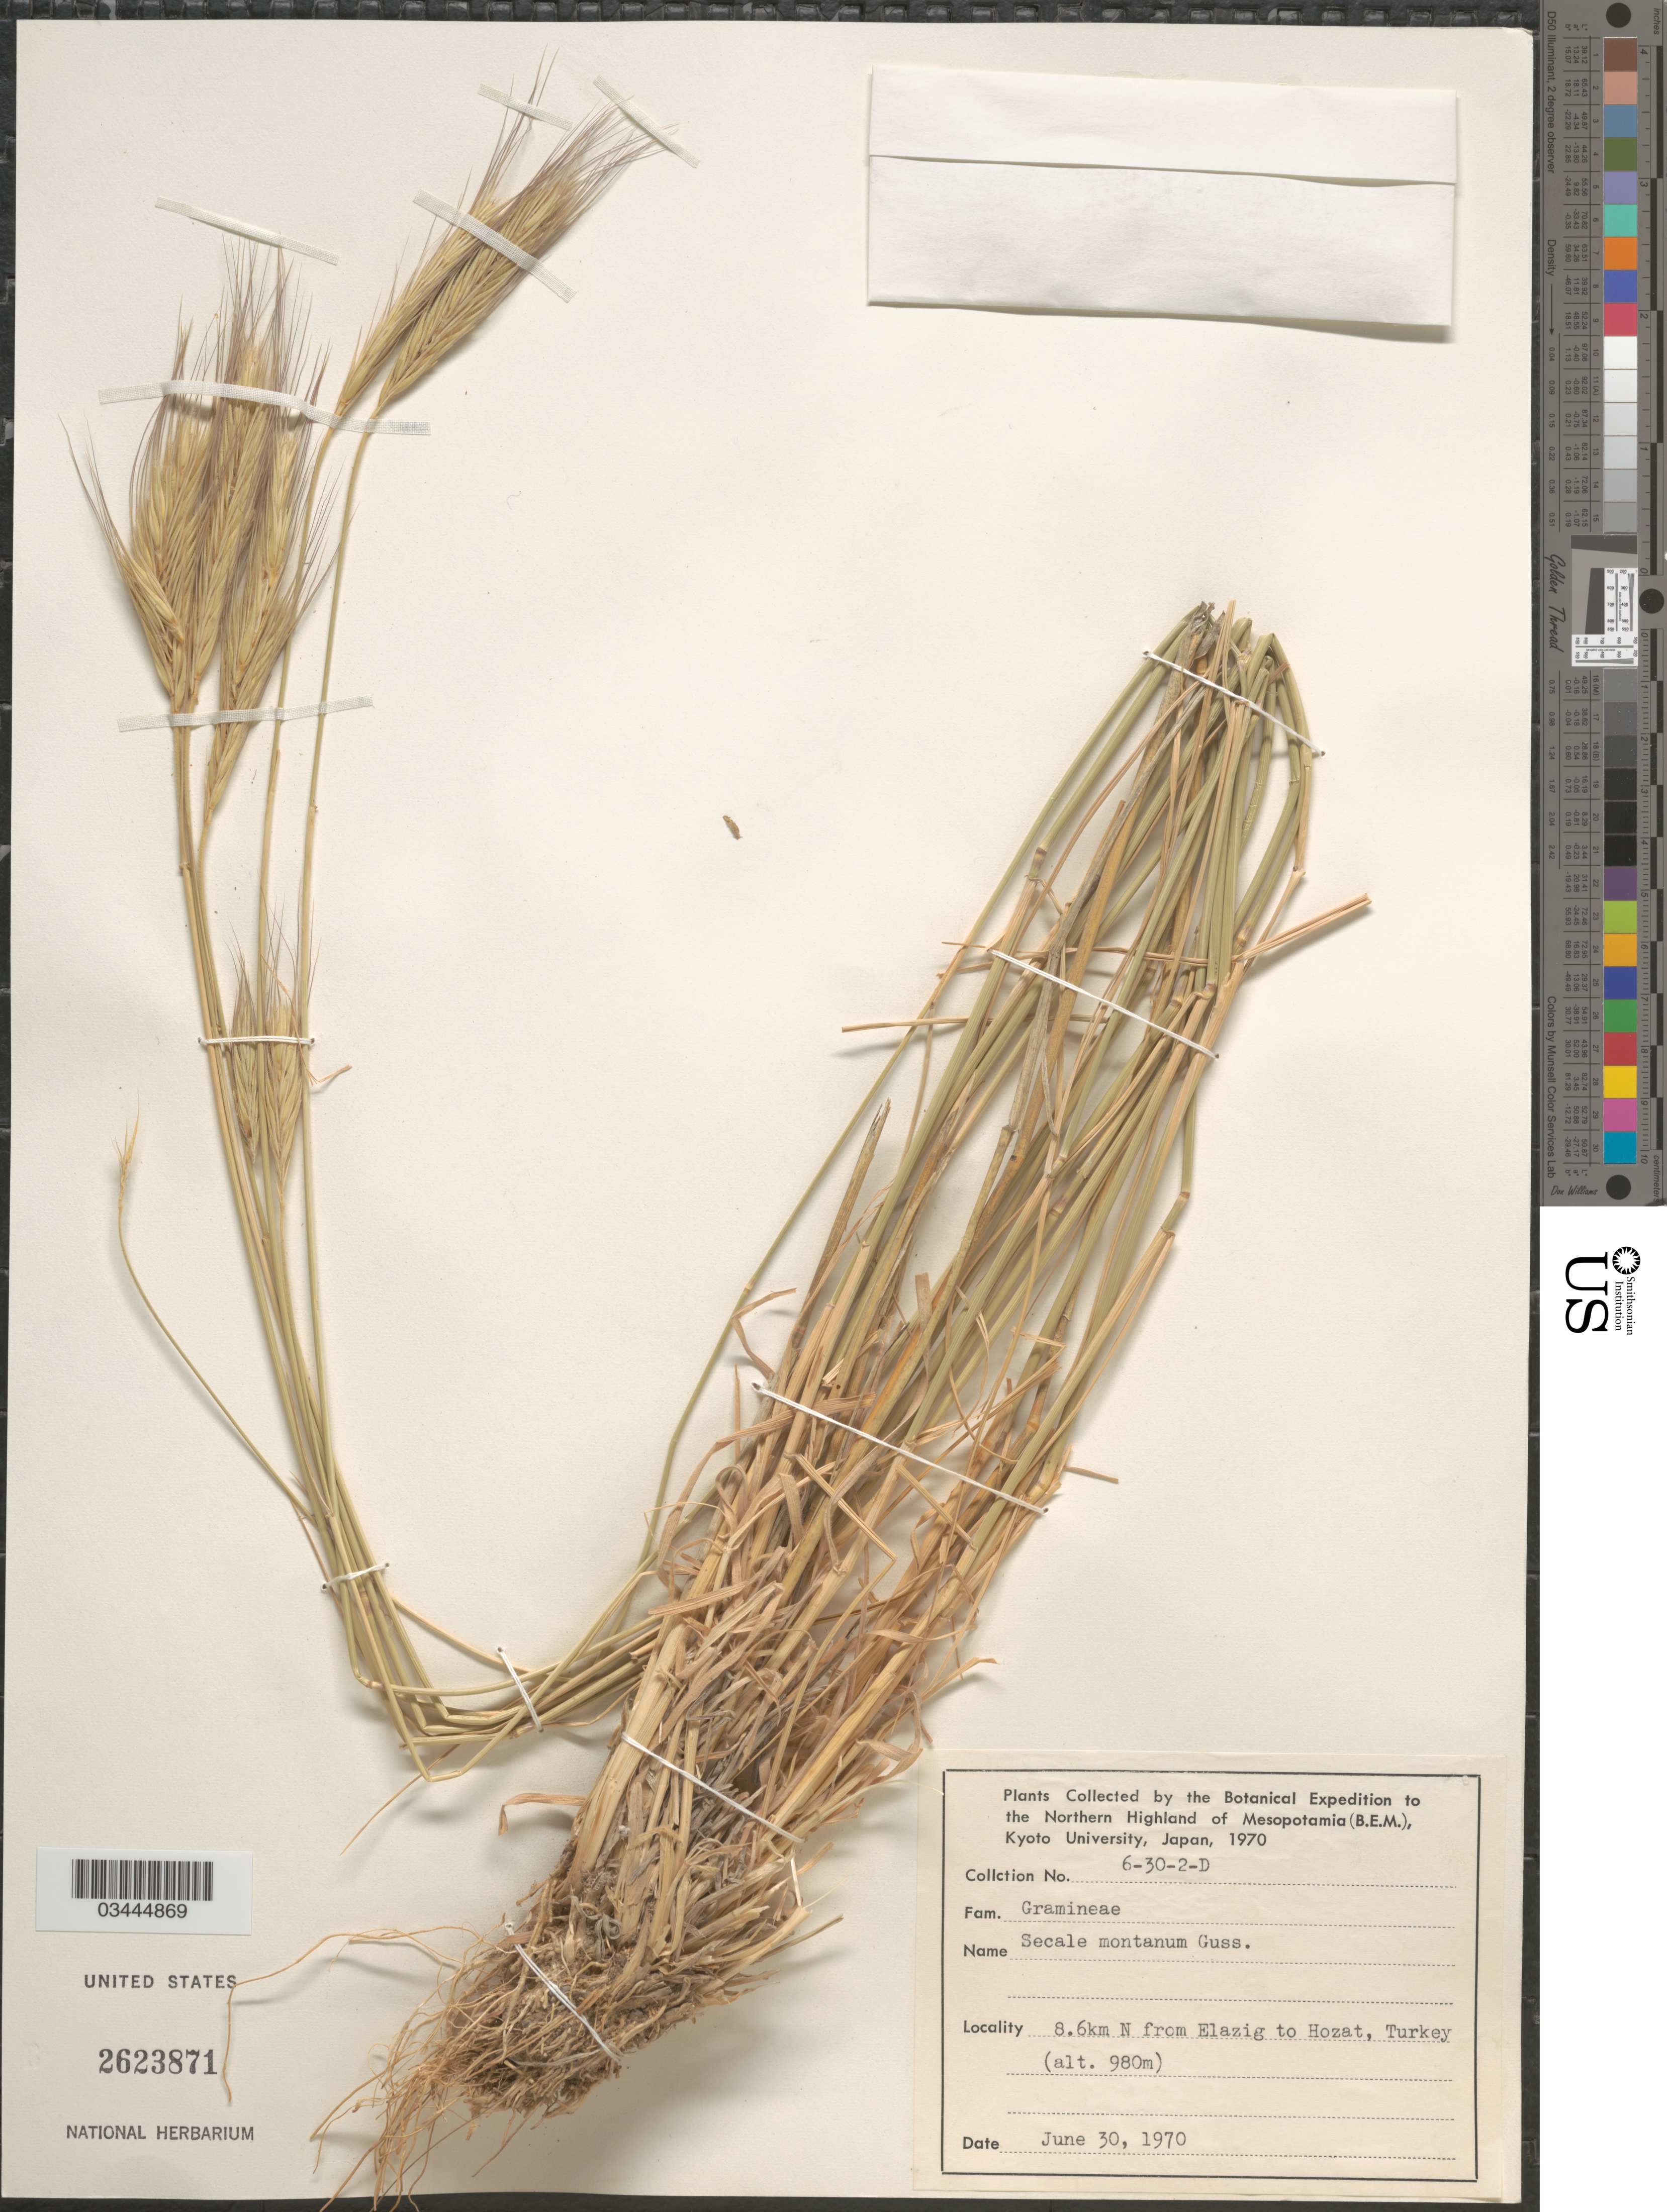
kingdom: Plantae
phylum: Tracheophyta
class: Liliopsida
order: Poales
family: Poaceae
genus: Secale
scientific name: Secale montanum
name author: Gussone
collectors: The Botanical Expedition to the North Highland of Mesopotomia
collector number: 6-30-2-D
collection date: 1970-06-30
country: Turkey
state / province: Elazig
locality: The Northern Highland of Mesopotamia (B.E.M.), Kyoto University, Japan, 1970. 8.6km N from Elazig to Hozat.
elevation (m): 980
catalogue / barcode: US 2623871